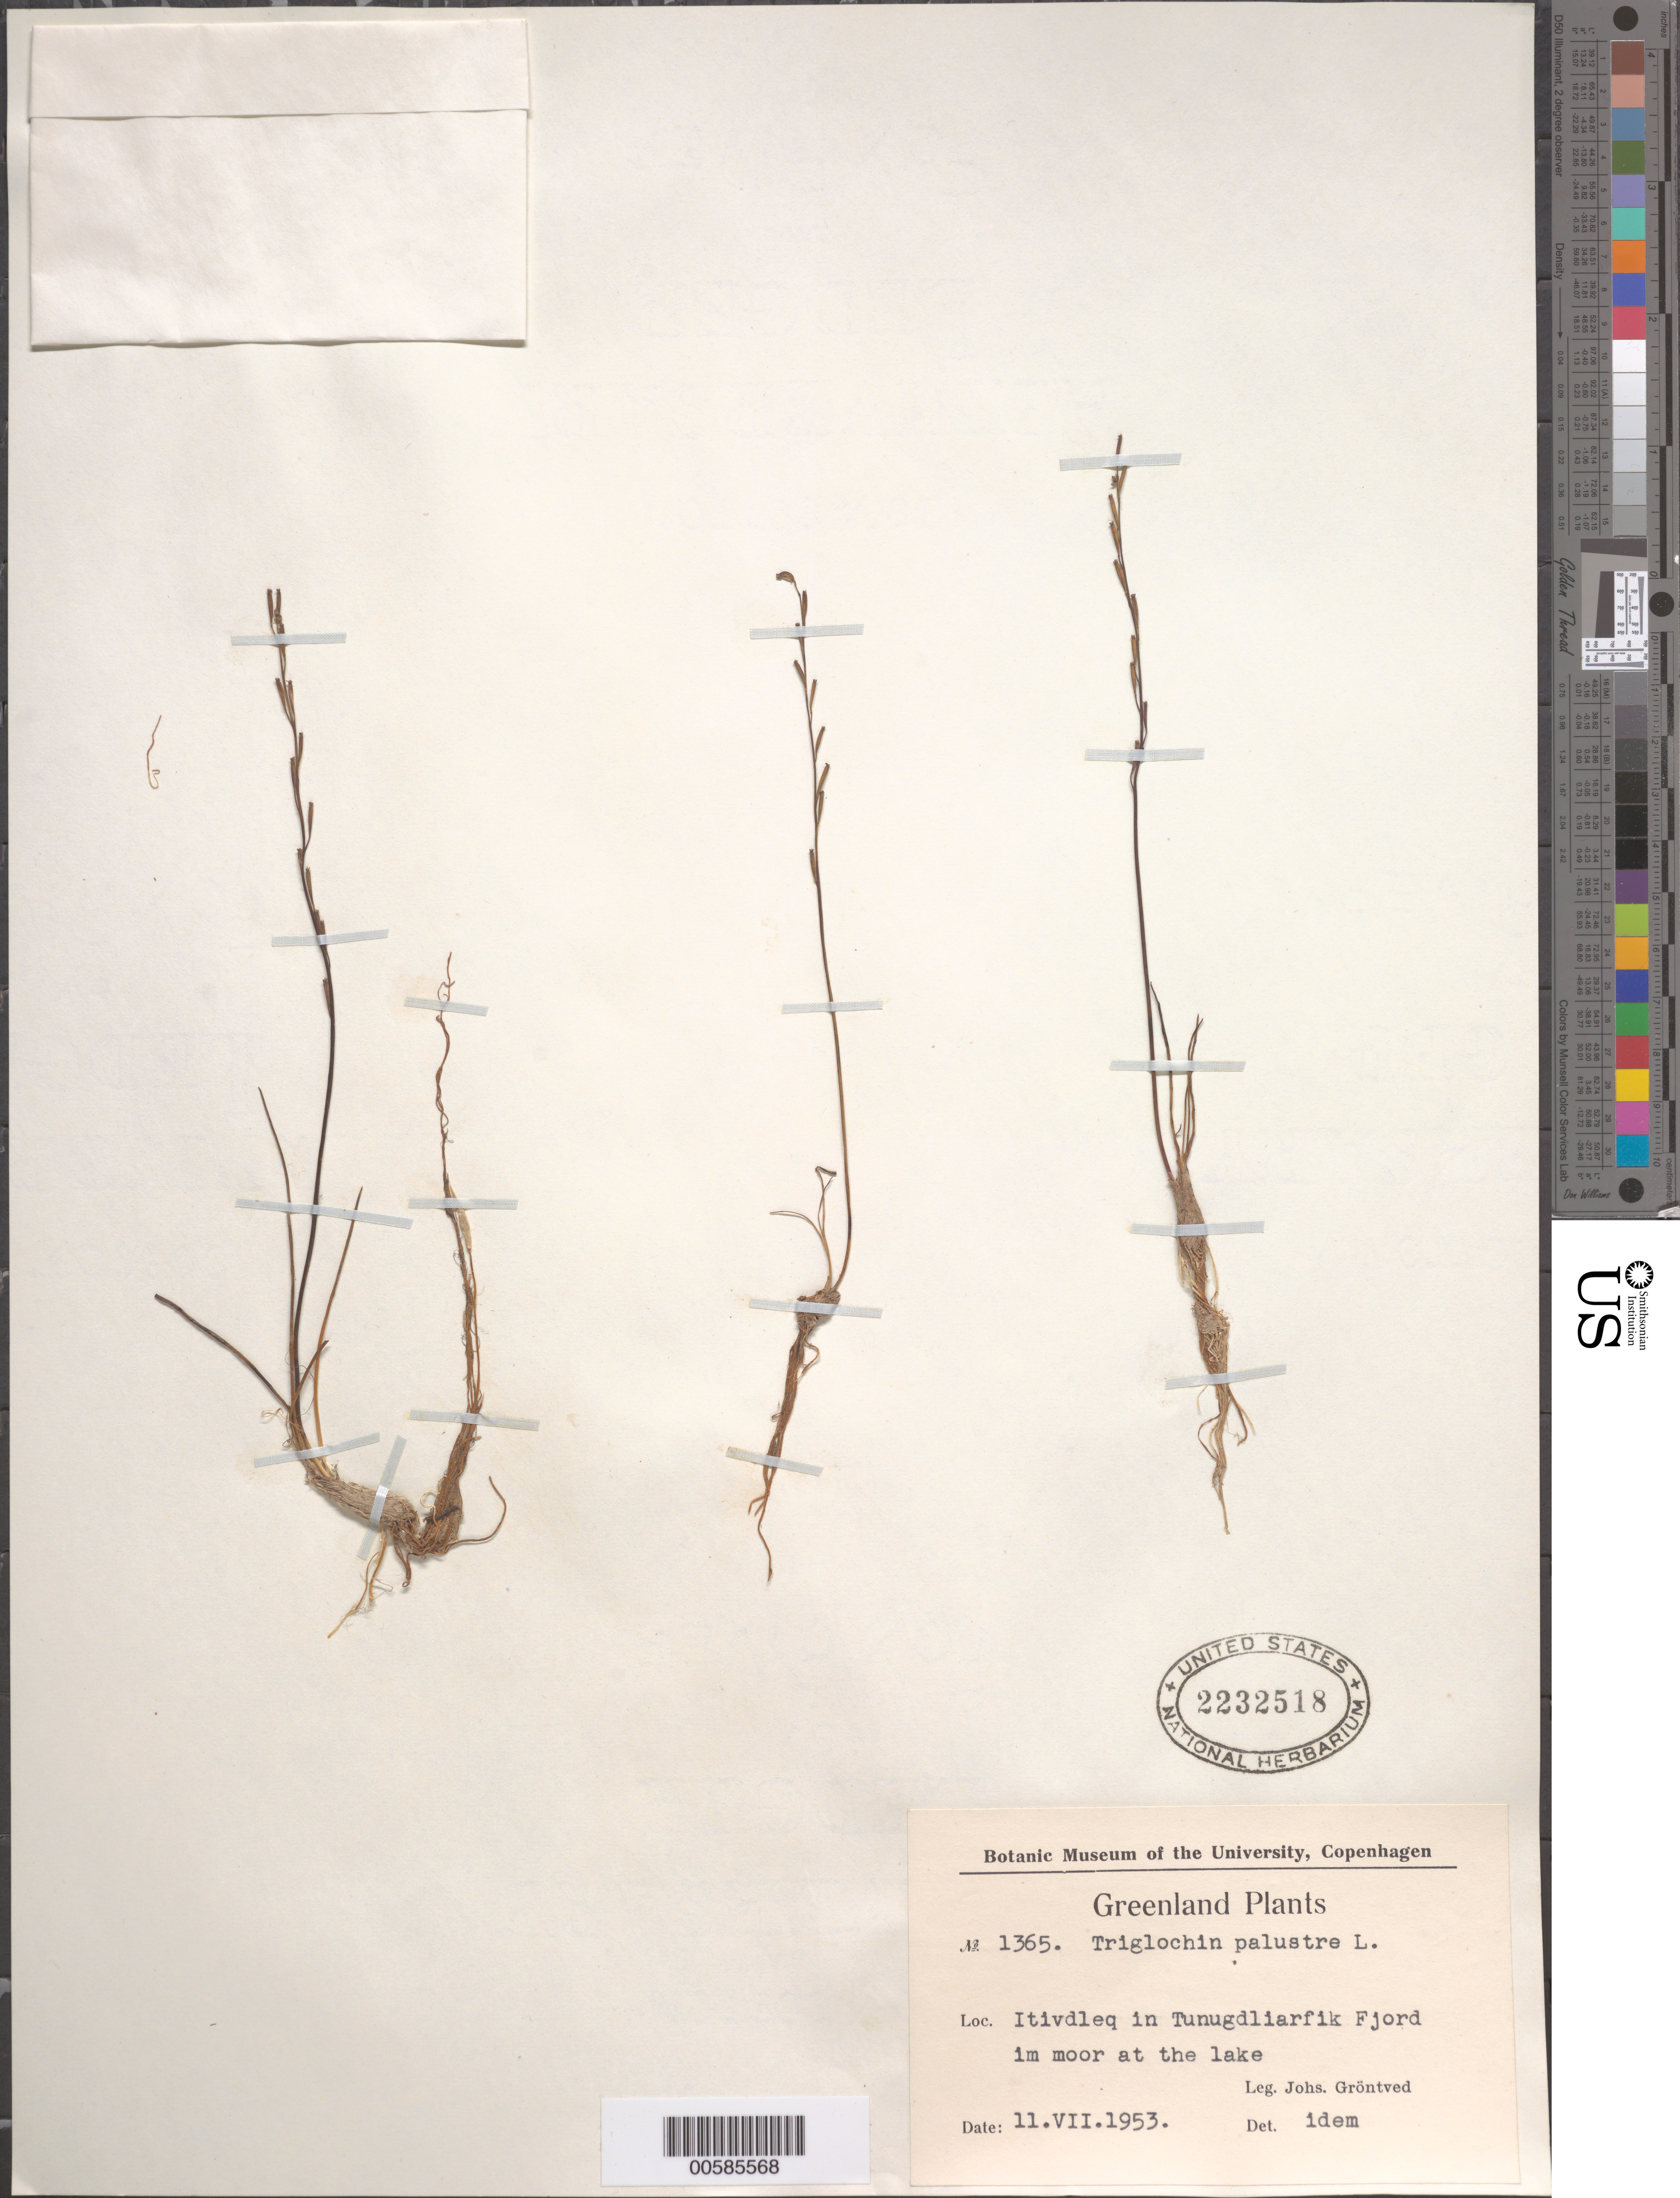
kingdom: Plantae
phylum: Tracheophyta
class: Liliopsida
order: Alismatales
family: Juncaginaceae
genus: Triglochin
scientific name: Triglochin palustris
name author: L.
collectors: J. Gröntved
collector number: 1365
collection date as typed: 11 Jul 1953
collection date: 1953-07-11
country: Greenland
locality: Itivdleq in Tunugdliarfik Fjord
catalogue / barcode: US 2232518